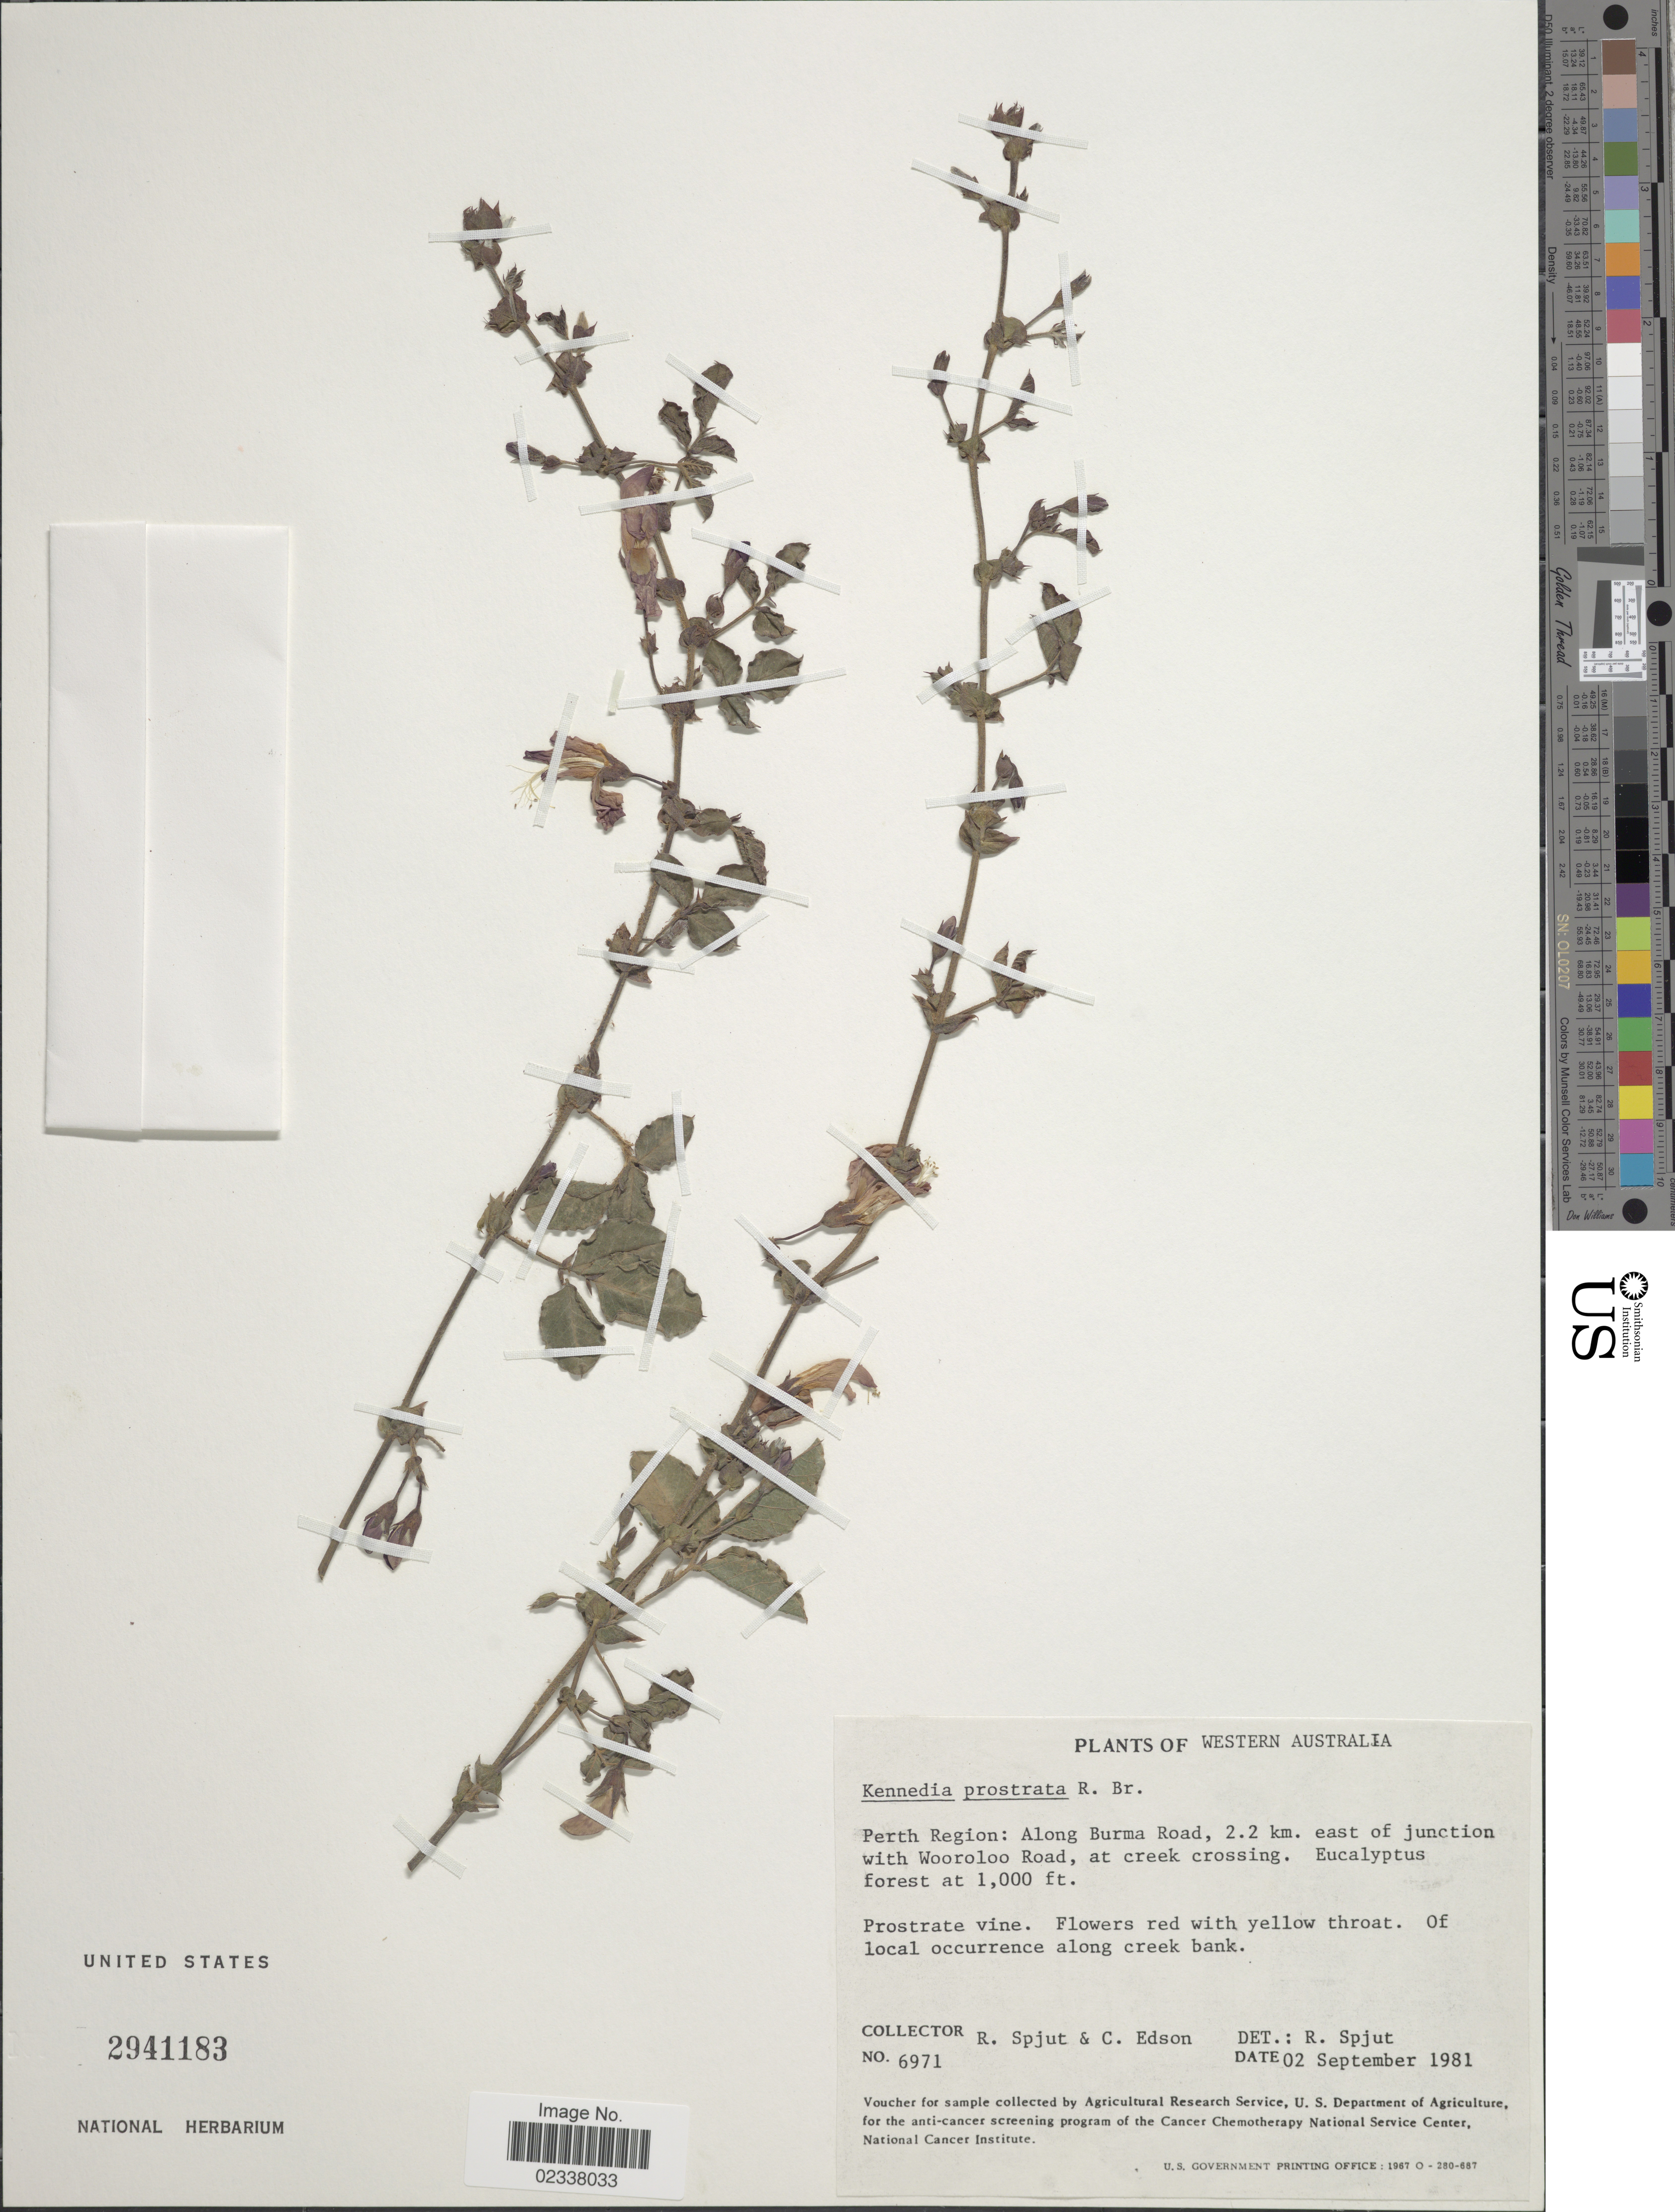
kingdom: Plantae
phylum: Tracheophyta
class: Magnoliopsida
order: Fabales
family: Fabaceae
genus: Kennedia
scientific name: Kennedia prostrata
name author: R. Br.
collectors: R. Spjut & C. Edson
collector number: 6971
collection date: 1981-09-02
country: Australia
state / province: Western Australia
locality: Perth Region: Along Burma Road, 2.2 km east of junction with Wooroloo Road, at creek crossing. Eucalyptus forest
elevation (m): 305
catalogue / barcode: US 2941183